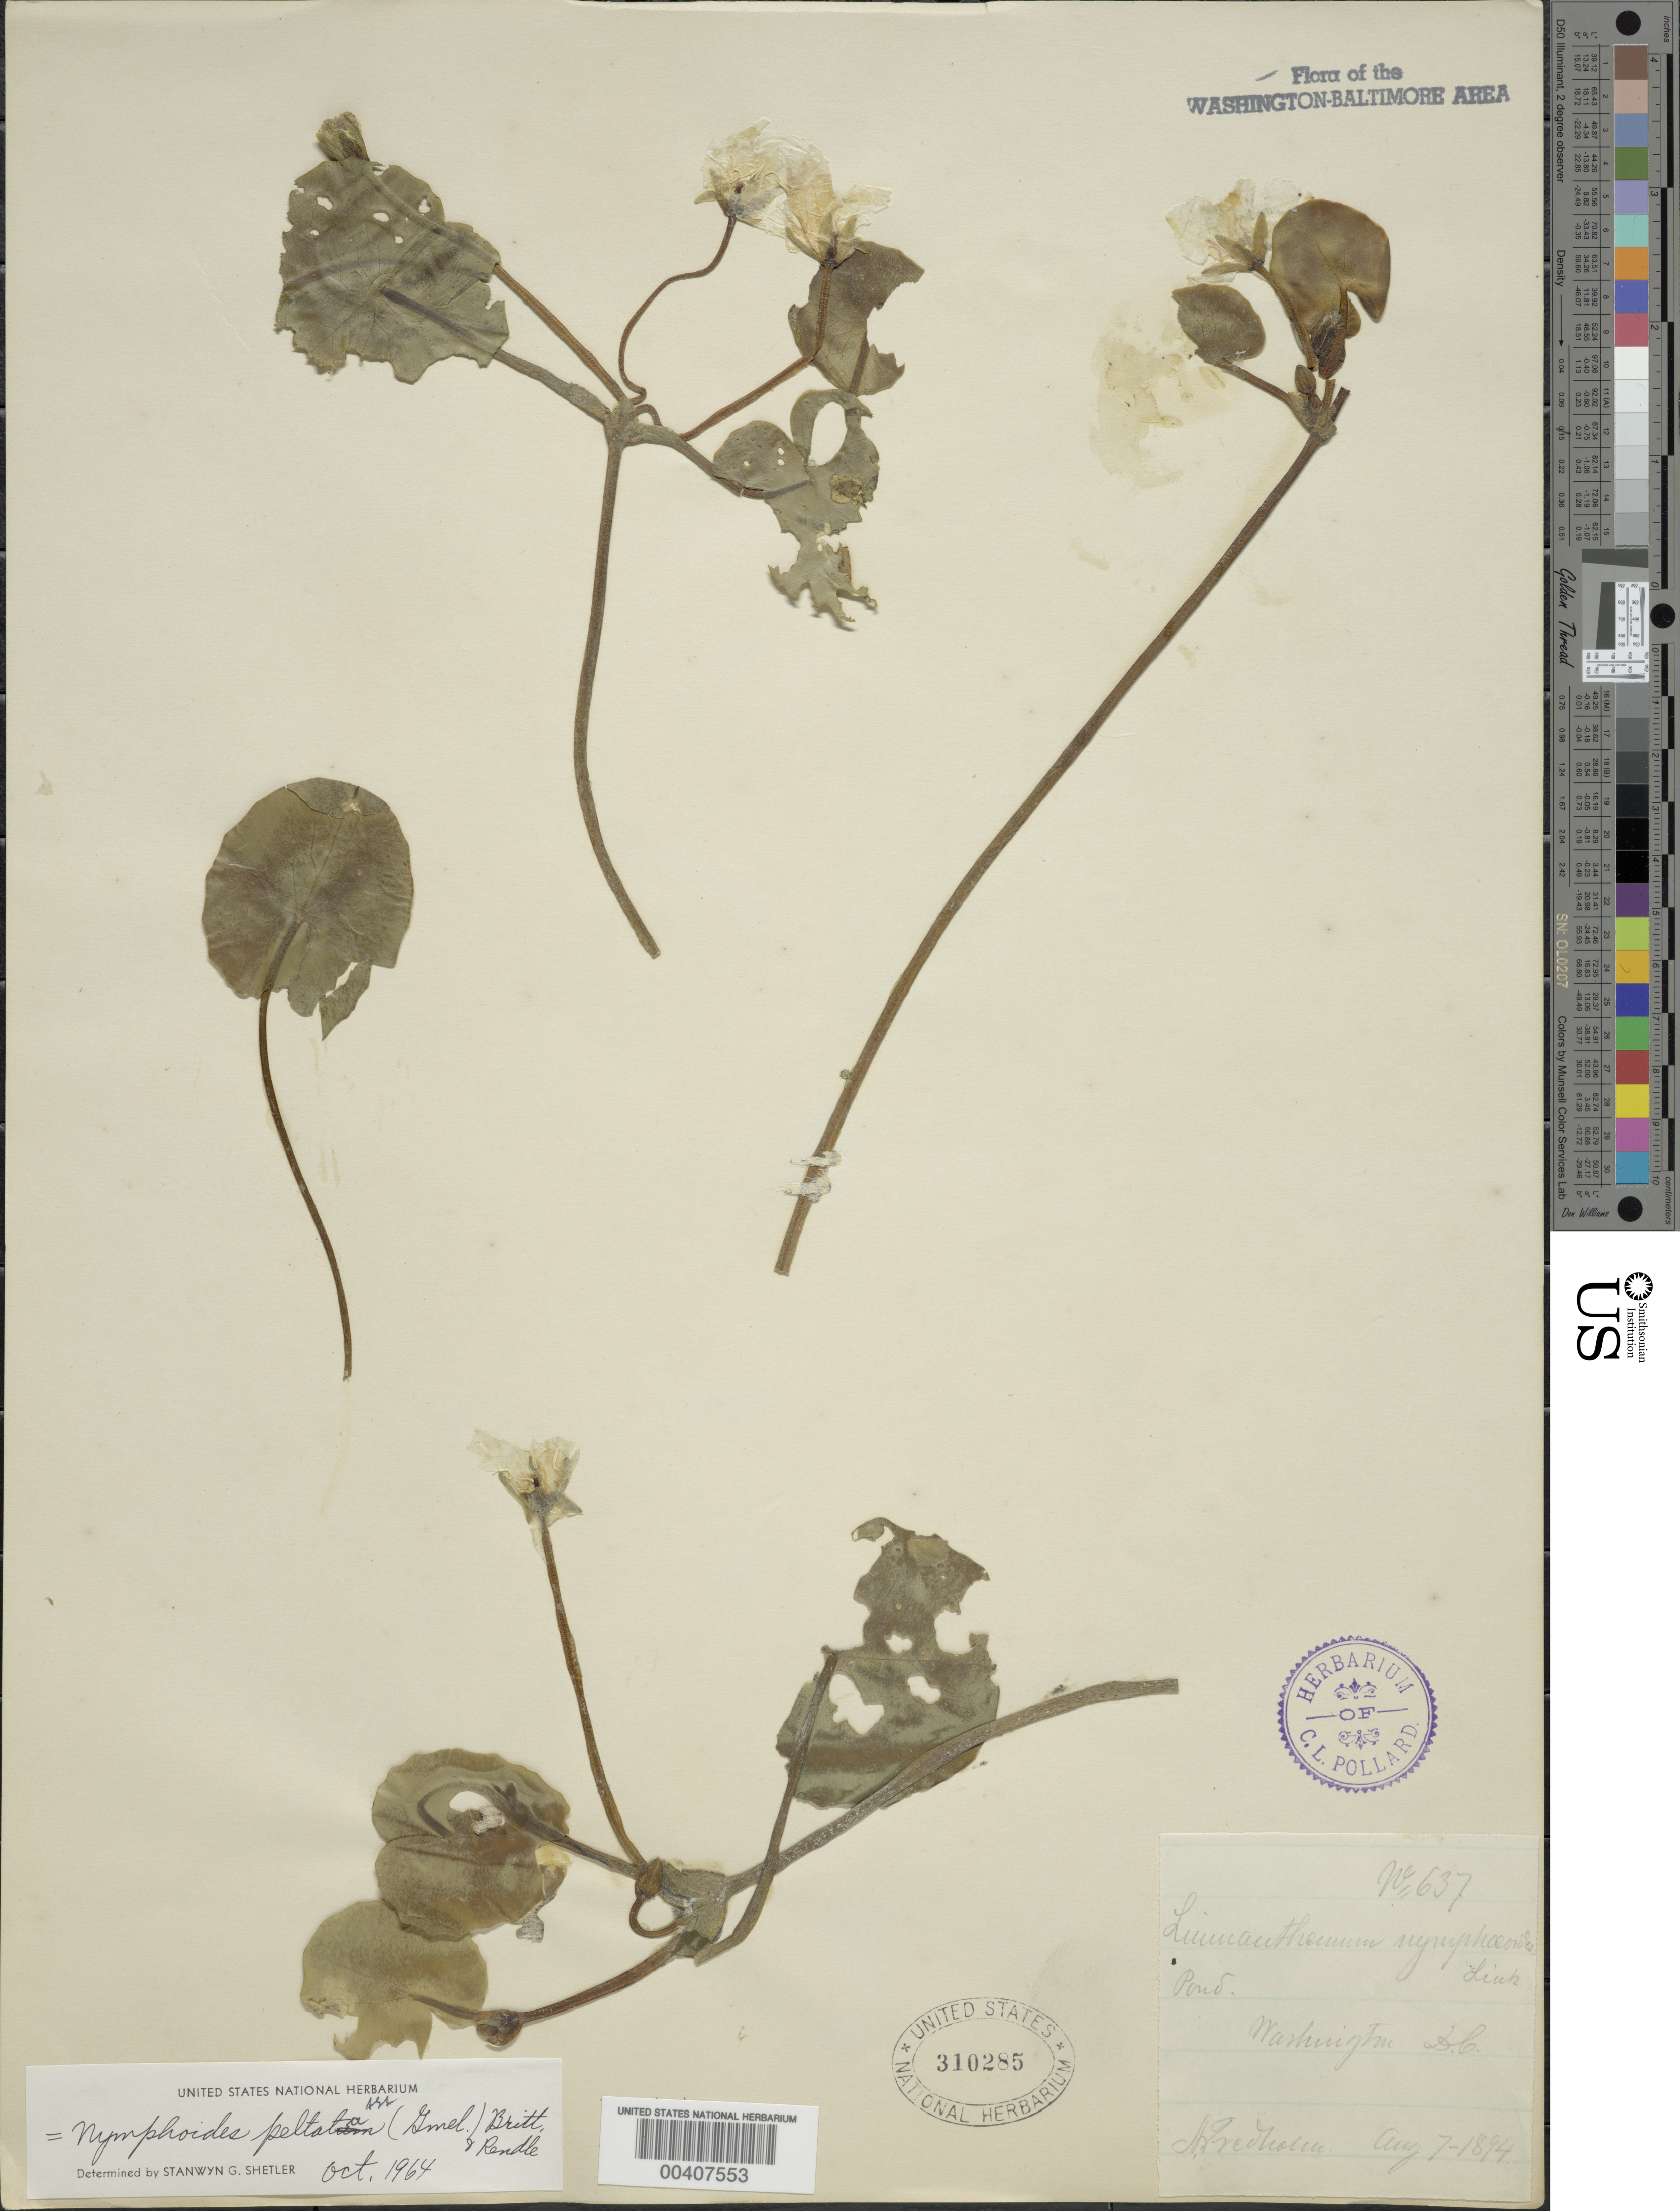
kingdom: Plantae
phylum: Tracheophyta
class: Magnoliopsida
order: Asterales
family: Menyanthaceae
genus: Nymphoides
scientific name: Nymphoides peltata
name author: (J.F. Gmel.) Britton & Rendle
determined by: Shetler, Stanwyn G., (US), NMNH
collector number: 637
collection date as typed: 07 Aug 1894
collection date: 1894-08-07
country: United States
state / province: District of Columbia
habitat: Pond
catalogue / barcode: US 310285